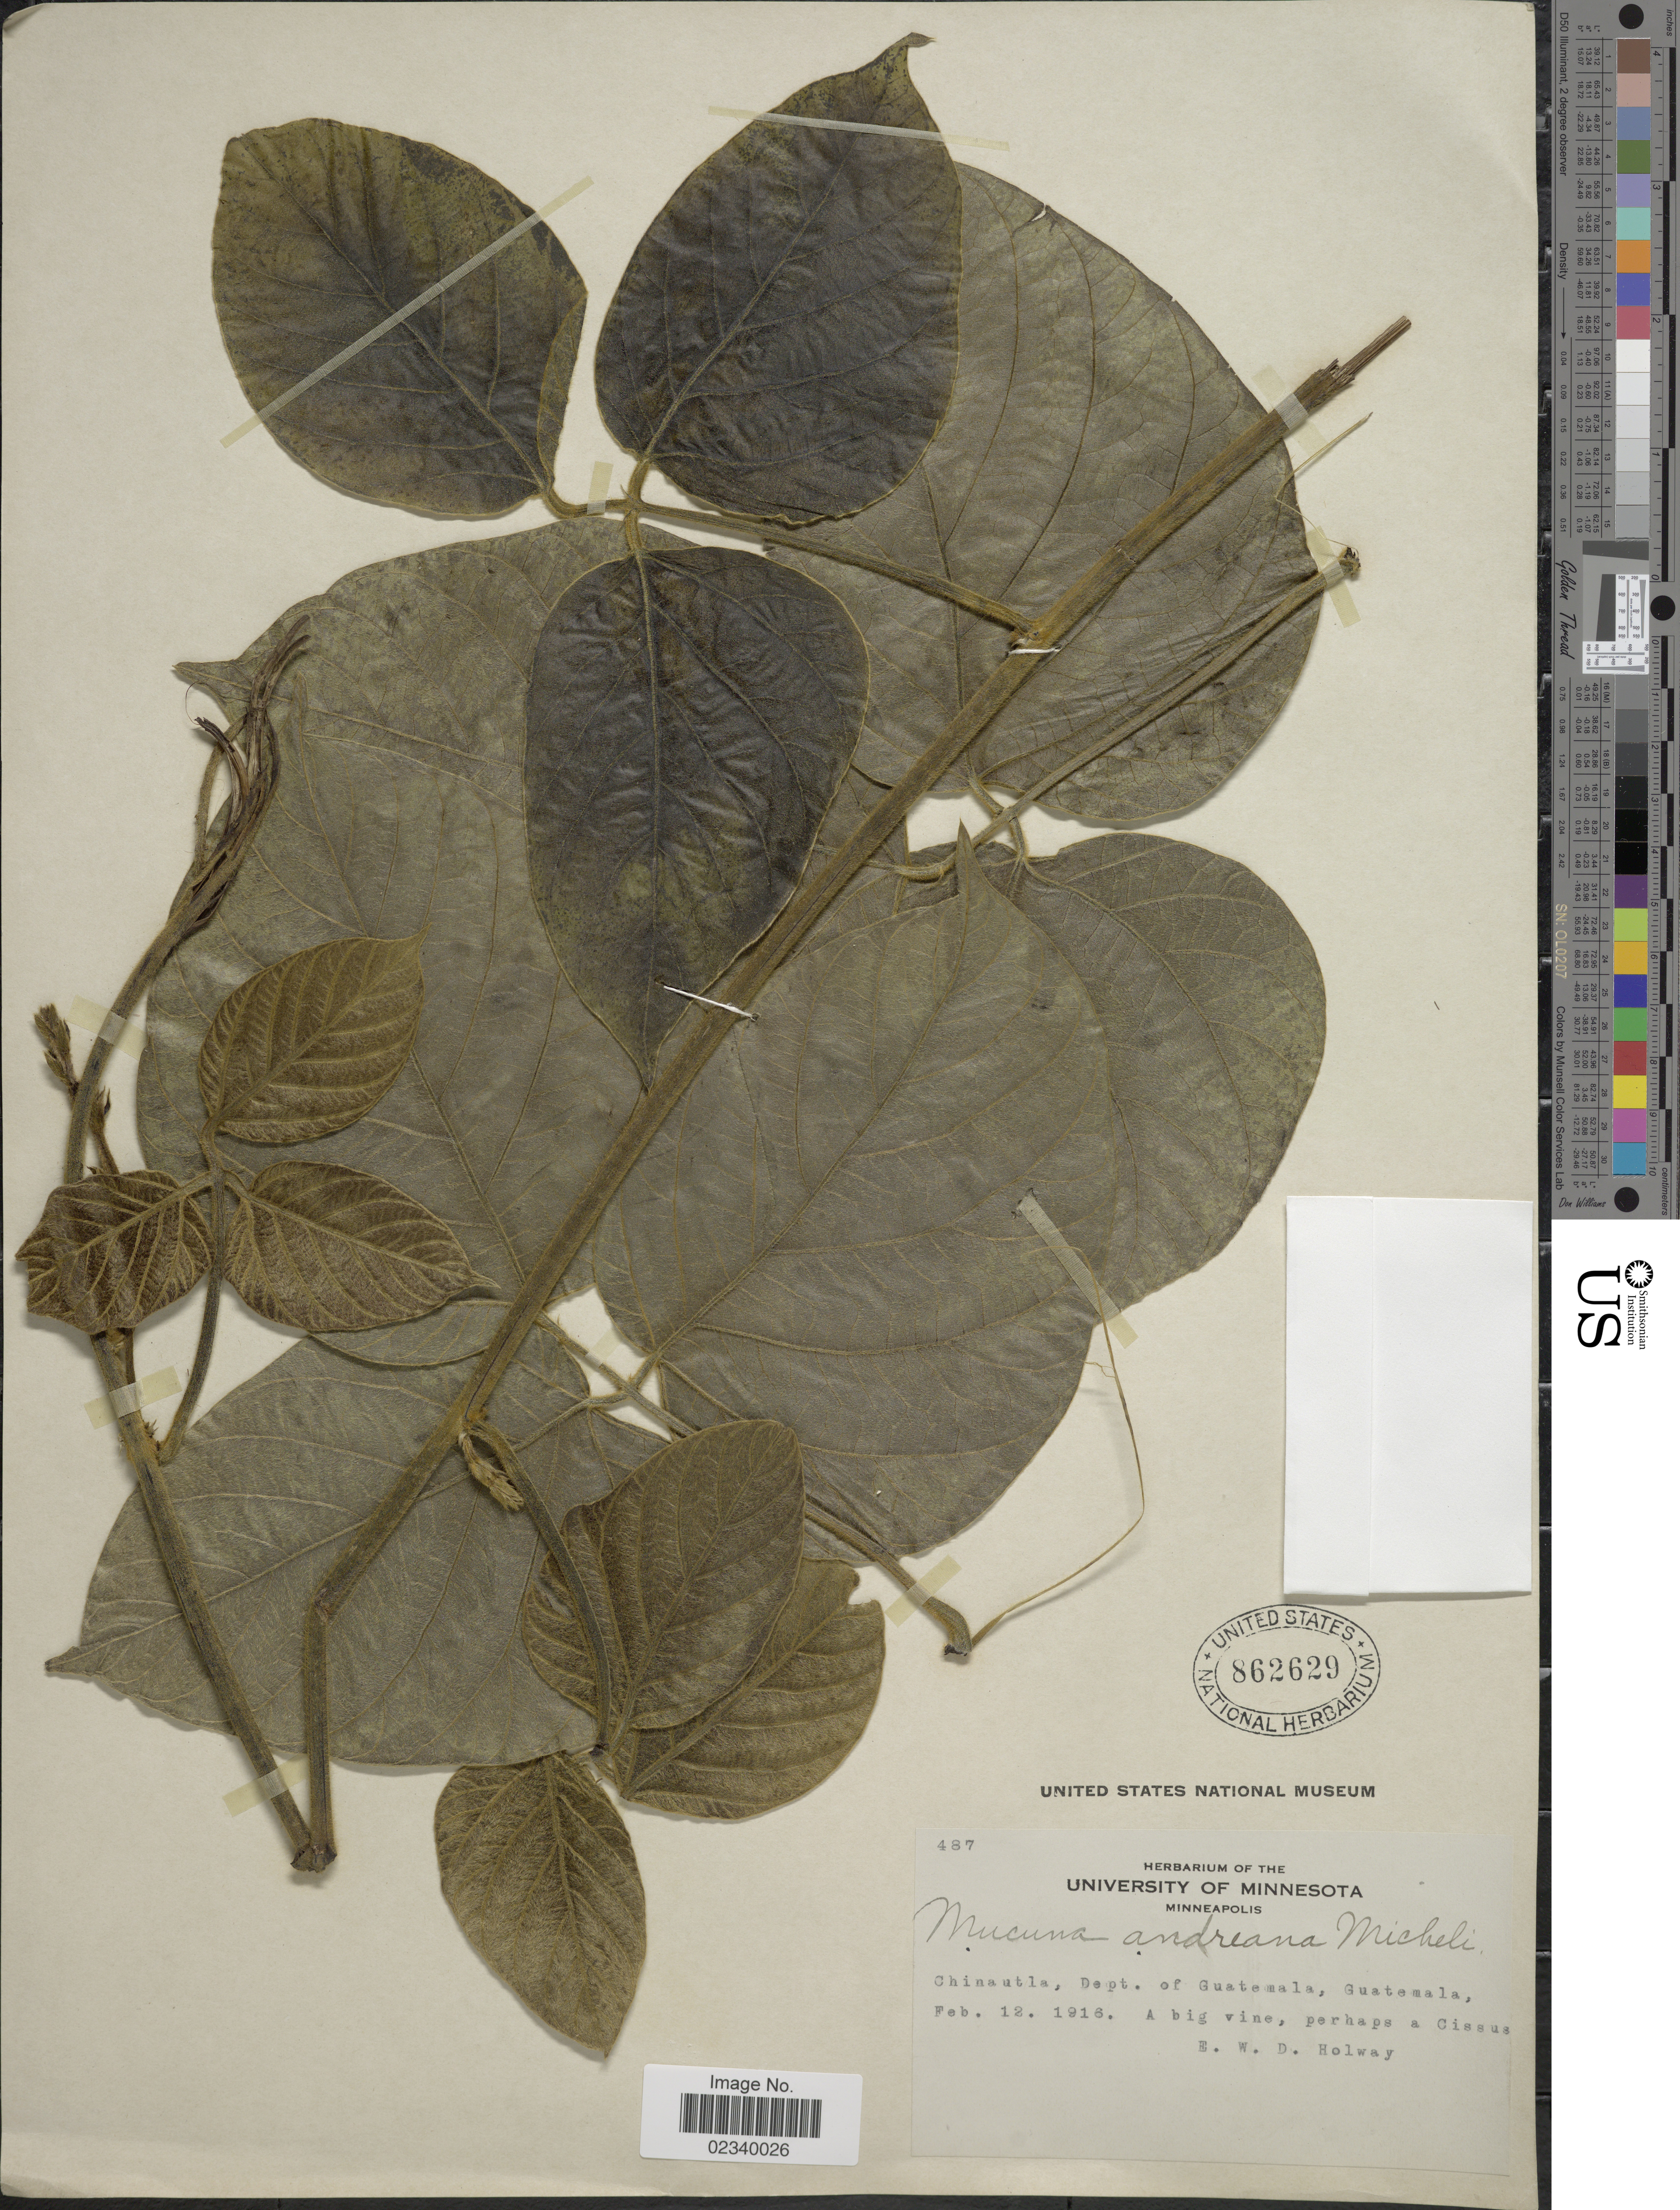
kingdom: Plantae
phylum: Tracheophyta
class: Magnoliopsida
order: Fabales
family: Fabaceae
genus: Mucuna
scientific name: Mucuna argyrophylla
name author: Standl.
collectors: E. W. D. Holway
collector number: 487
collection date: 1916-02-12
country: Guatemala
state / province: Guatemala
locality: Chinautla, Dept. of Guatemala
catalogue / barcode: US 862629